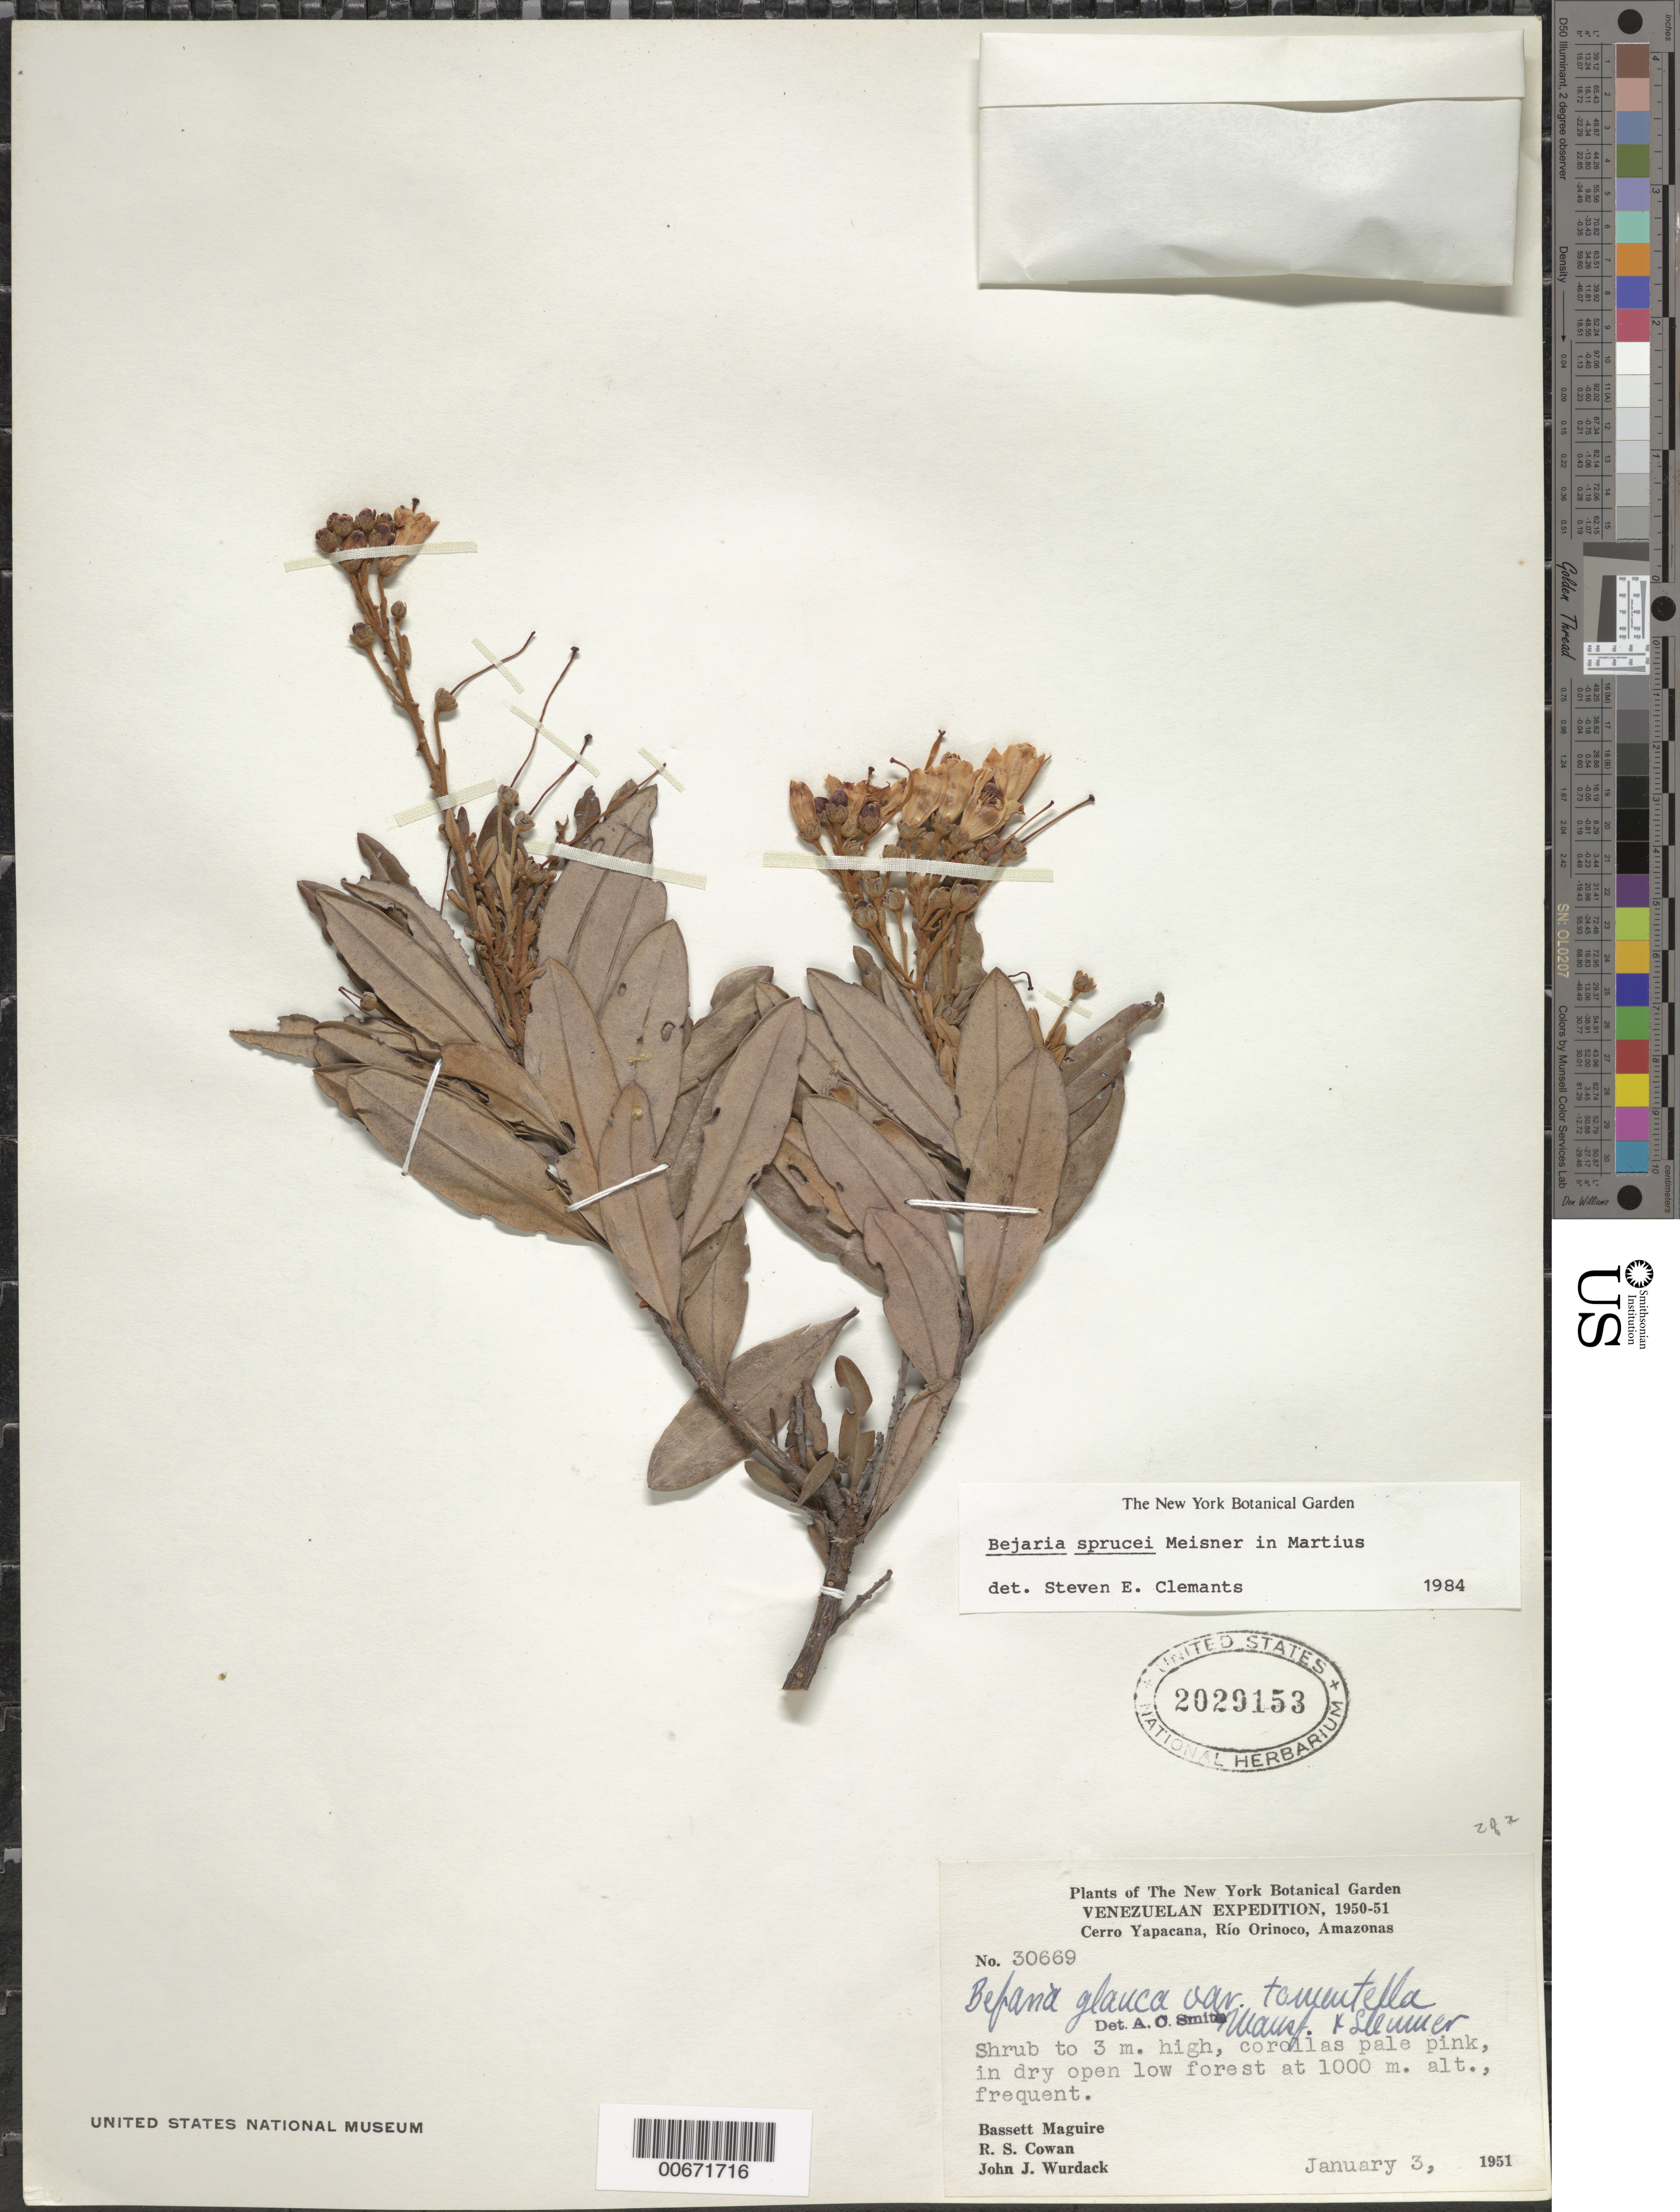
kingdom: Plantae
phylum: Tracheophyta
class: Magnoliopsida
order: Ericales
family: Ericaceae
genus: Befaria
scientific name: Befaria sprucei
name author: Meisn.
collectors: B. Maguire, R. S. Cowan & J. J. Wurdack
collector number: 30669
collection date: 1951-01-03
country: Venezuela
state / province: Amazonas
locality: Cerro Yapacana, Río Orinoco, Amazonas.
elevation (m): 1000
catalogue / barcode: US 2029153